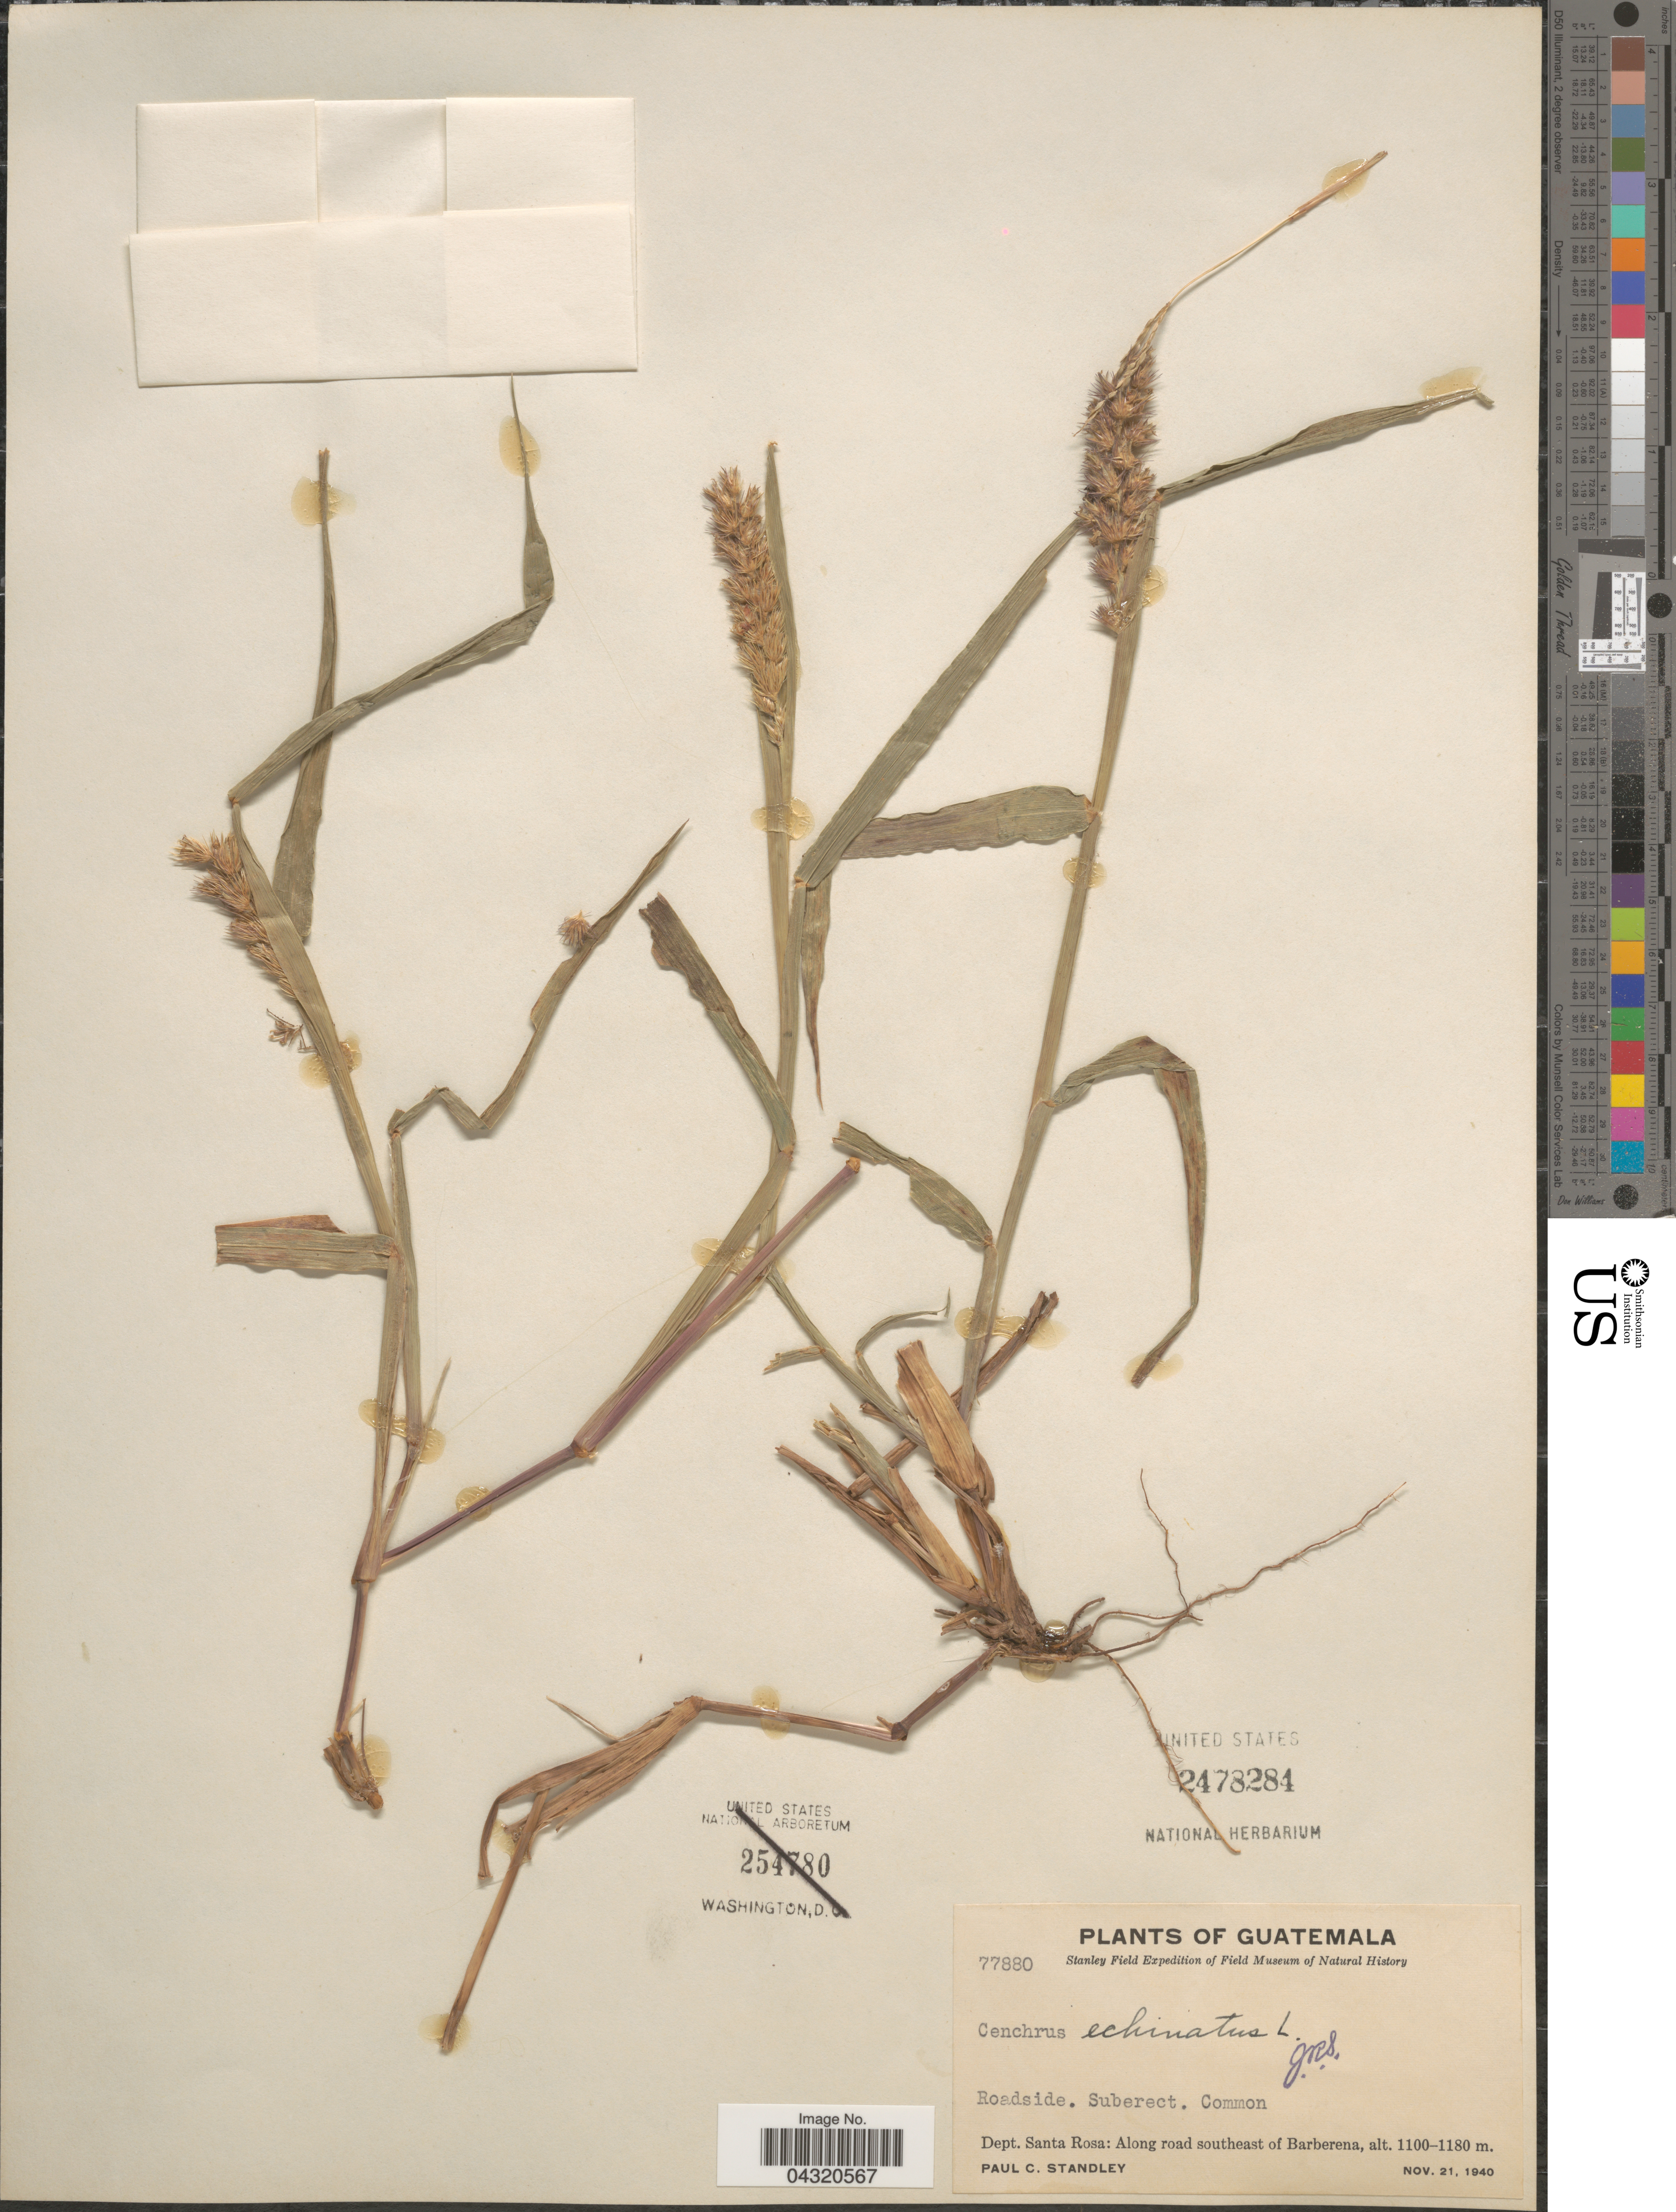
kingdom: Plantae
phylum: Tracheophyta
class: Liliopsida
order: Poales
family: Poaceae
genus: Cenchrus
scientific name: Cenchrus echinatus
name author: L.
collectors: P. C. Standley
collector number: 77880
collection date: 1940-11-21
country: Guatemala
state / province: Santa Rosa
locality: Stanley Field Expedition. Dept. Santa Rosa: Along road southeast of Barberena.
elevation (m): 1100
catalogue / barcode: US 2478284